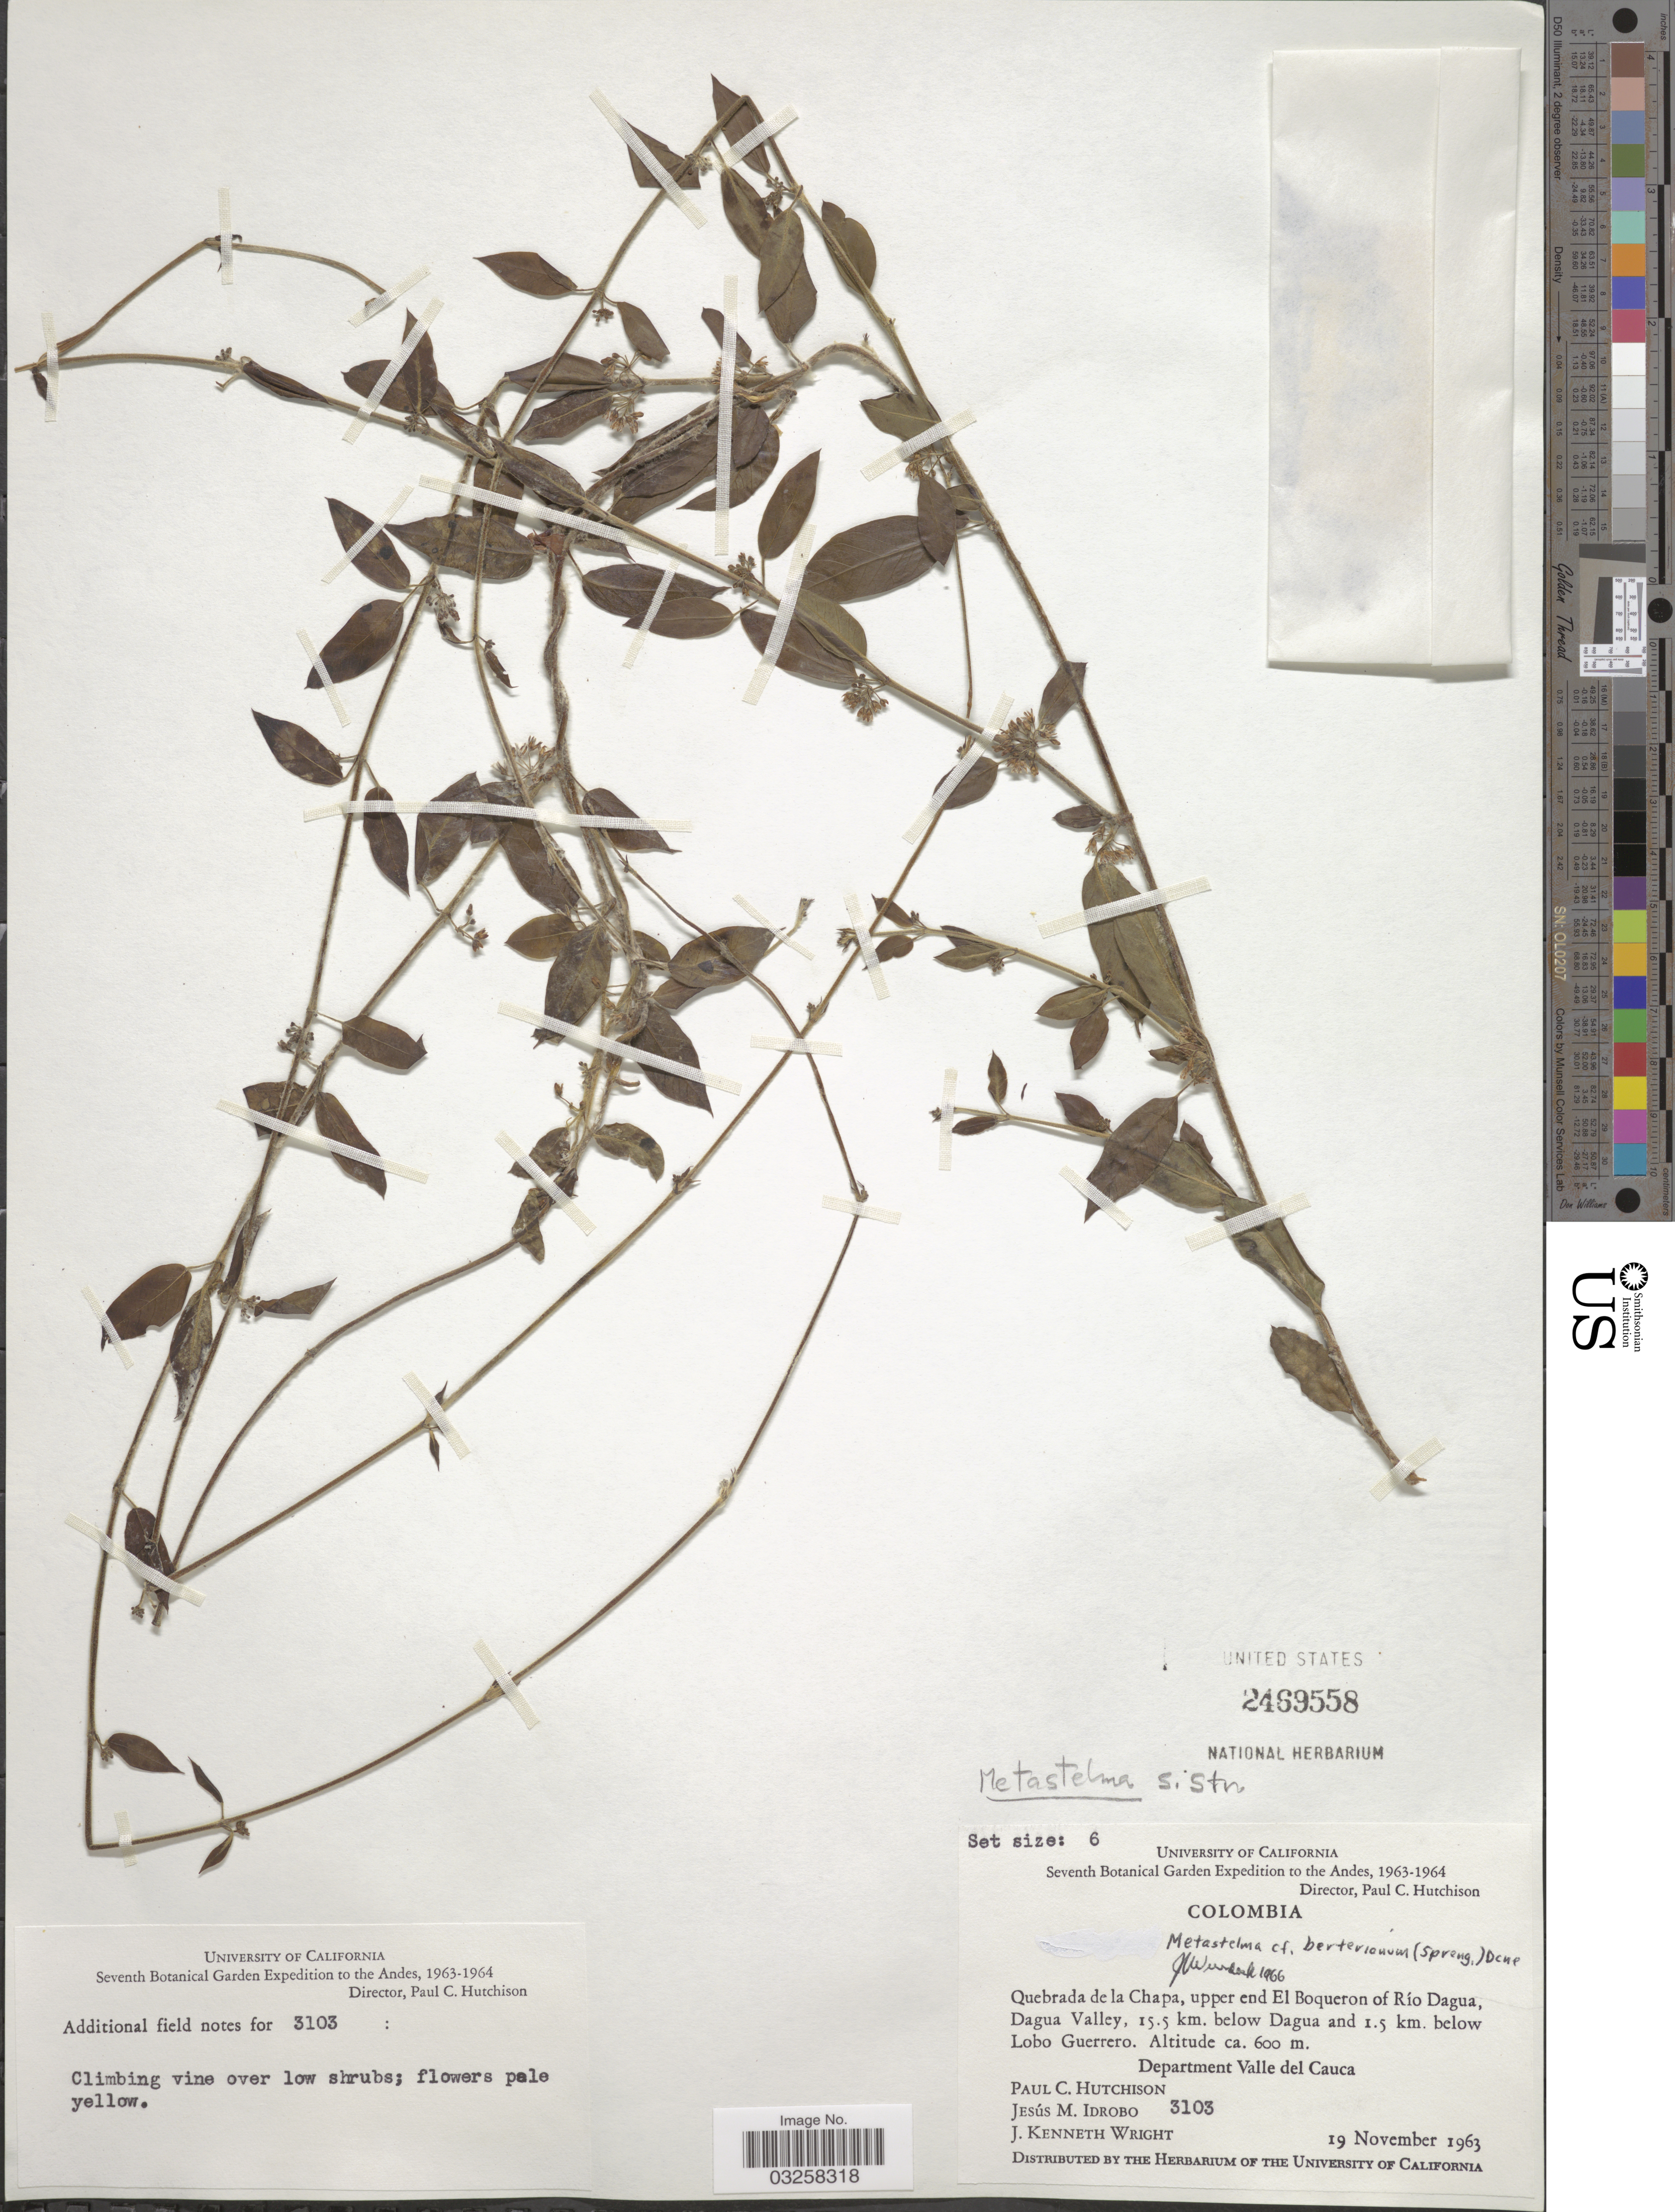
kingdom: Plantae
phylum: Tracheophyta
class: Magnoliopsida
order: Gentianales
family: Apocynaceae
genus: Metastelma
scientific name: Metastelma sp.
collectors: P. C. Hutchison, J. M. Idrobo & J. K. Wright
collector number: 3103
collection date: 1963-11-19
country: Colombia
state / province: Valle del Cauca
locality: Quebrada de la Chapa, upper end El Boqueron of Río Dagua, Dagua Valley, 15.5 km. below Dagua and 1.5 km. below Lobo Guerrero. Department Valle del Cauca.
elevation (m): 600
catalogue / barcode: US 2469558